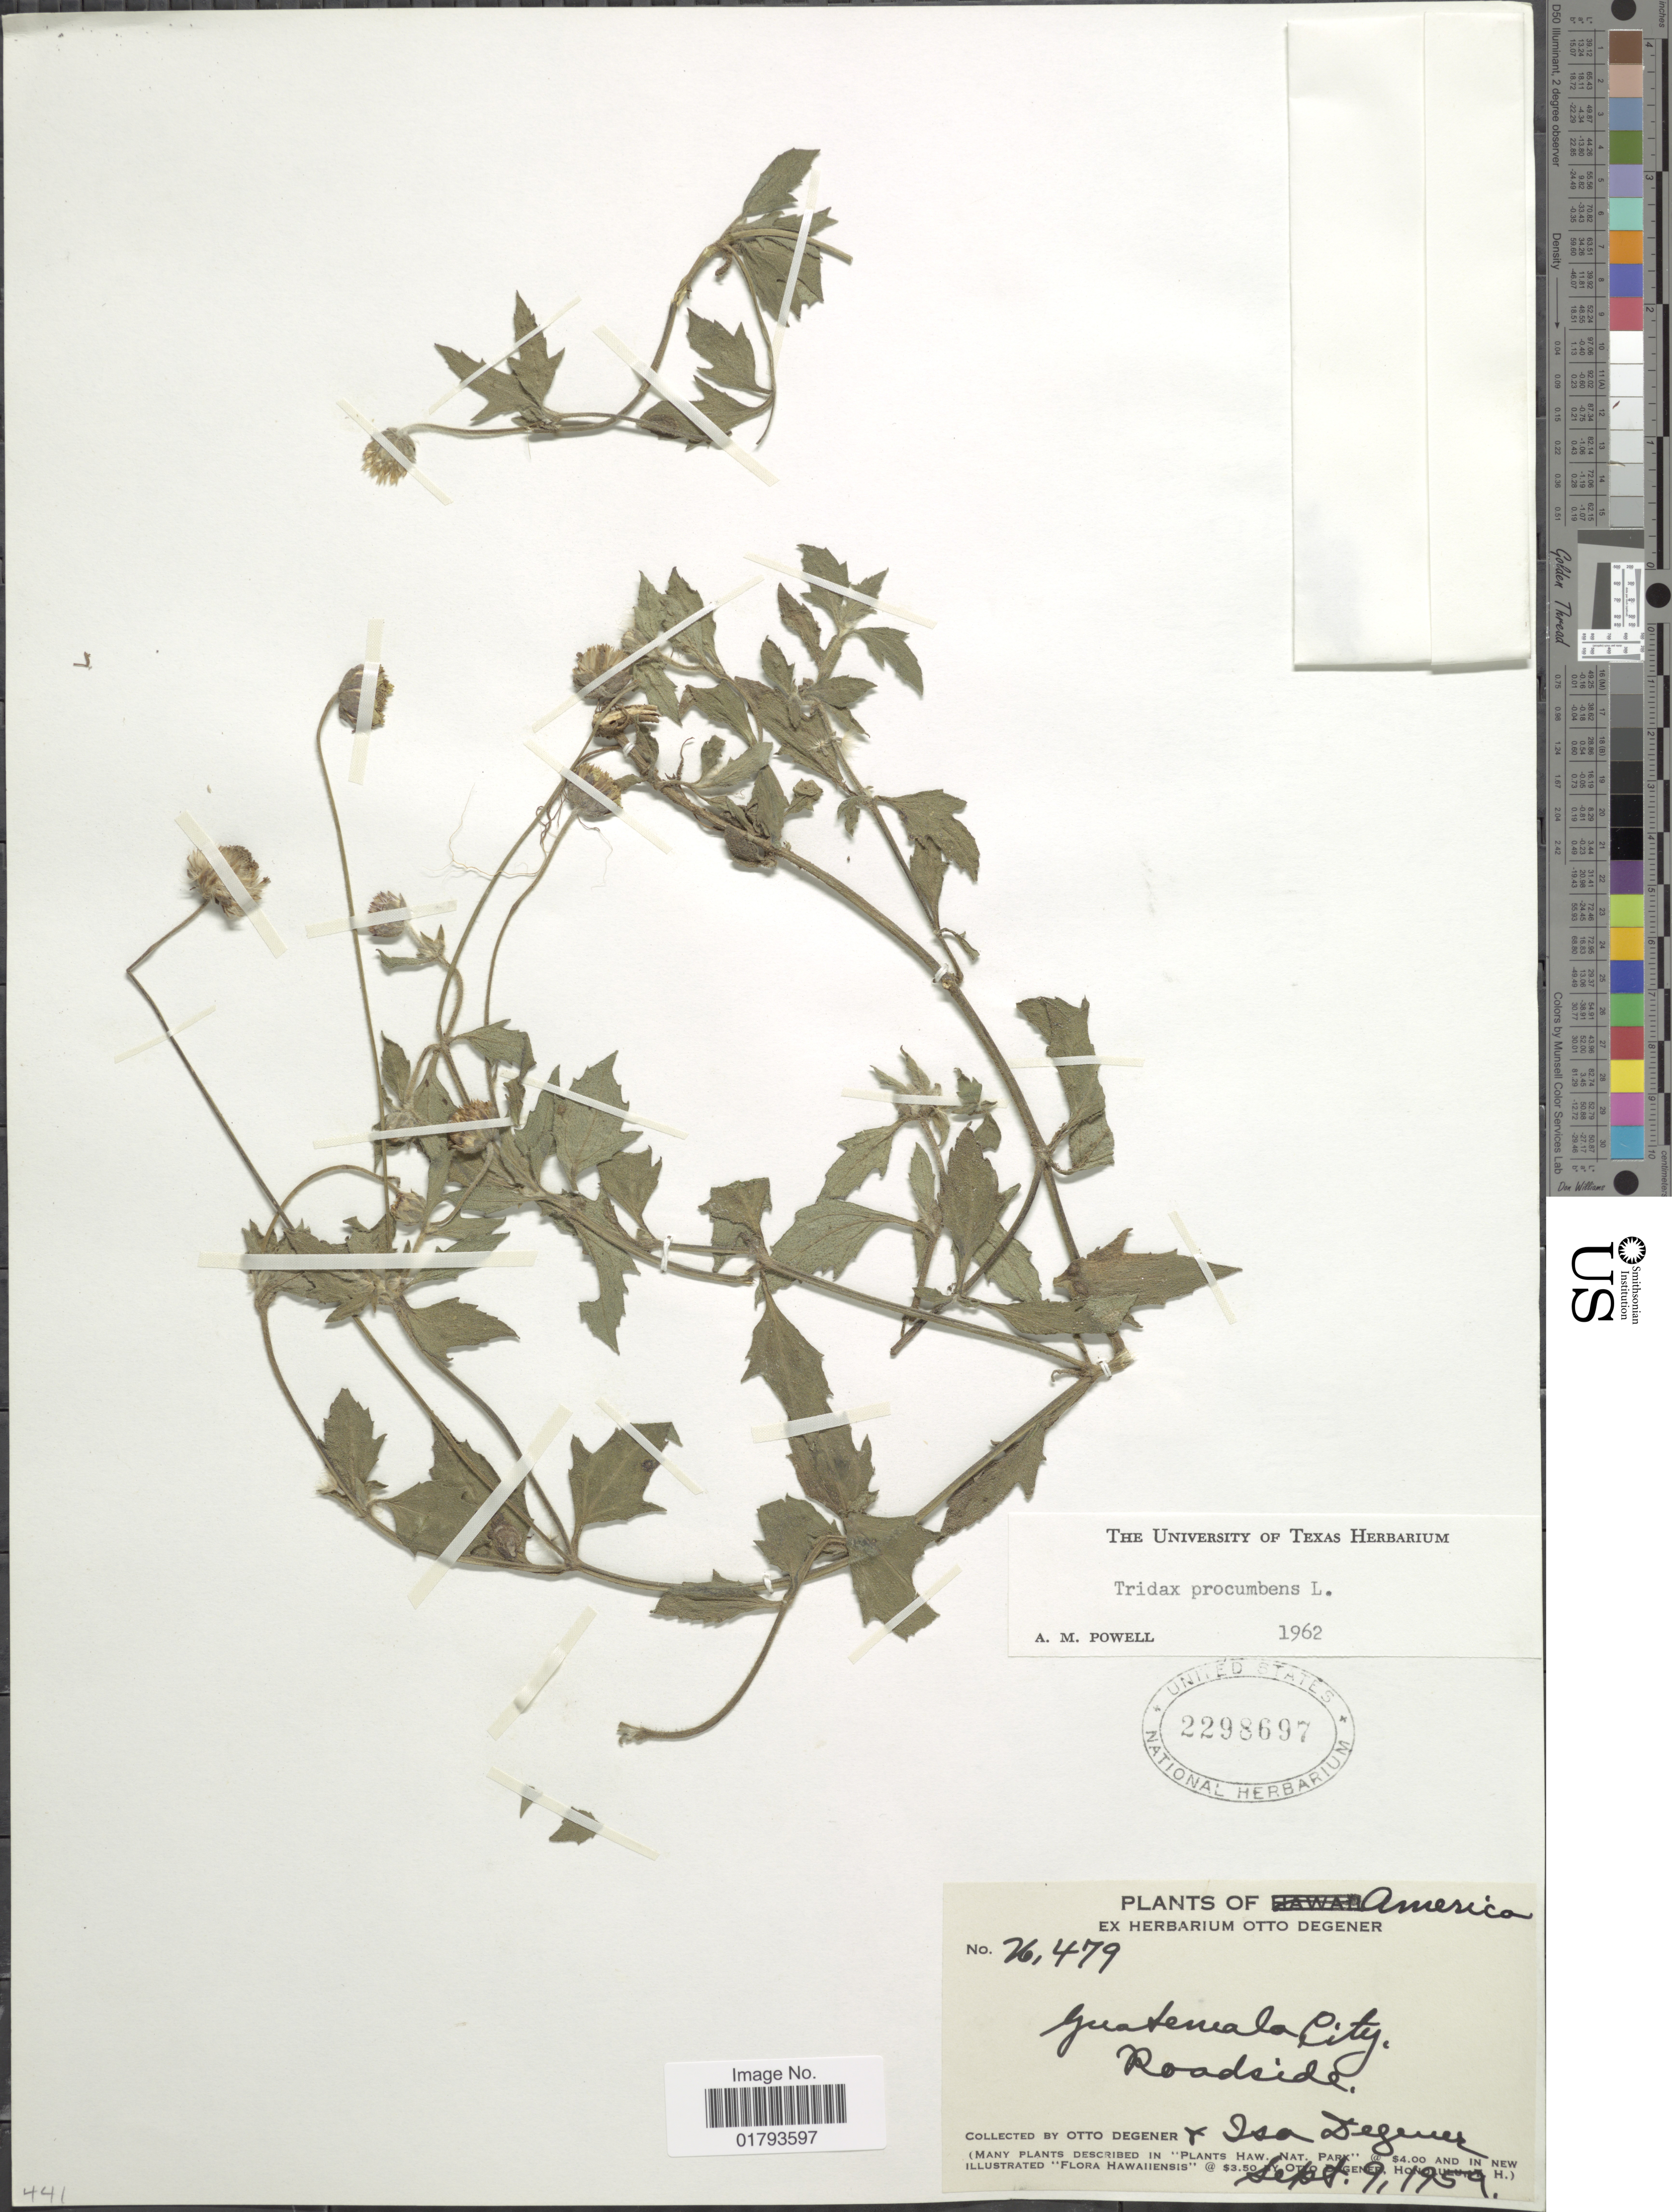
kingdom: Plantae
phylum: Tracheophyta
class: Magnoliopsida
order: Asterales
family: Asteraceae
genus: Tridax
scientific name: Tridax procumbens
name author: L.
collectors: Heyde & I. Degener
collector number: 26479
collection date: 1959-09-09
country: Guatemala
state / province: Guatemala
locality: Guatemala City, Roadside.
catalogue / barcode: US 2298697